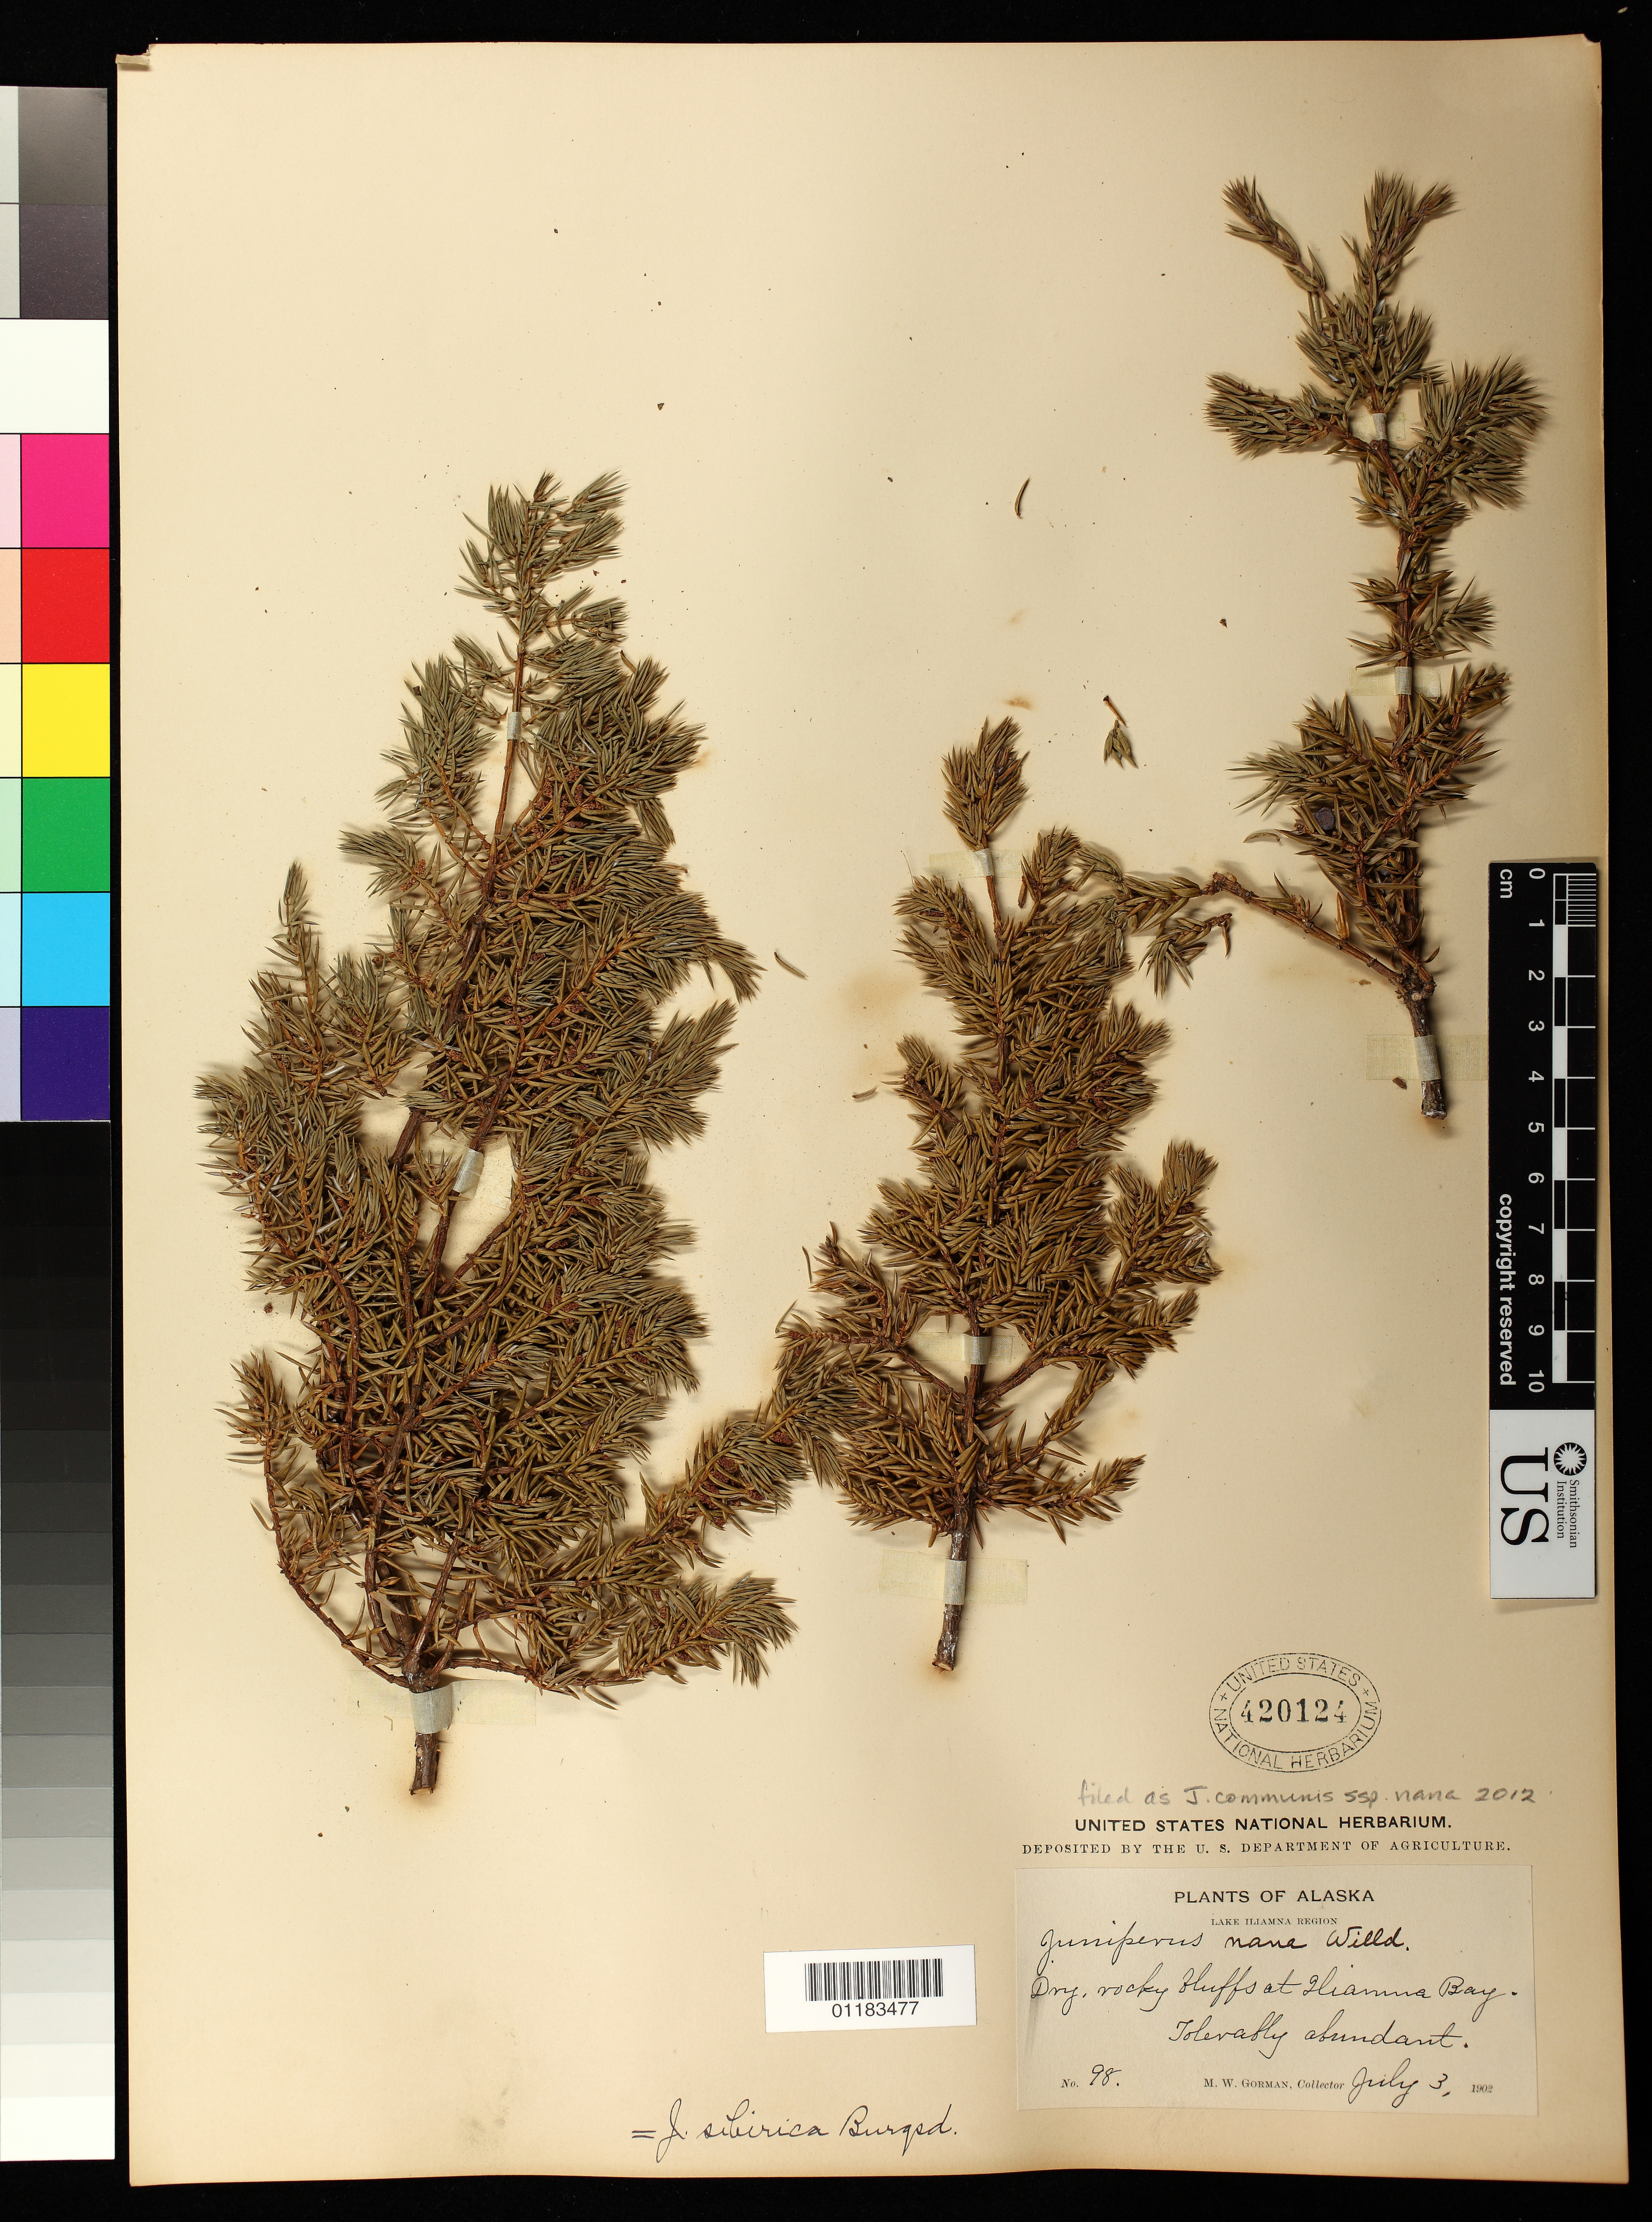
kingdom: Plantae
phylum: Tracheophyta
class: Pinopsida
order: Pinales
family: Cupressaceae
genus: Juniperus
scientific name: Juniperus communis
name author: L.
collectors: M. W. Gorman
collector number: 98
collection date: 1902-07-03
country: United States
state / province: Alaska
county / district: Lake and Peninsula Borough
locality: Dry, rocky bluffs at Iliamna Bay.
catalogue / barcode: US 420124